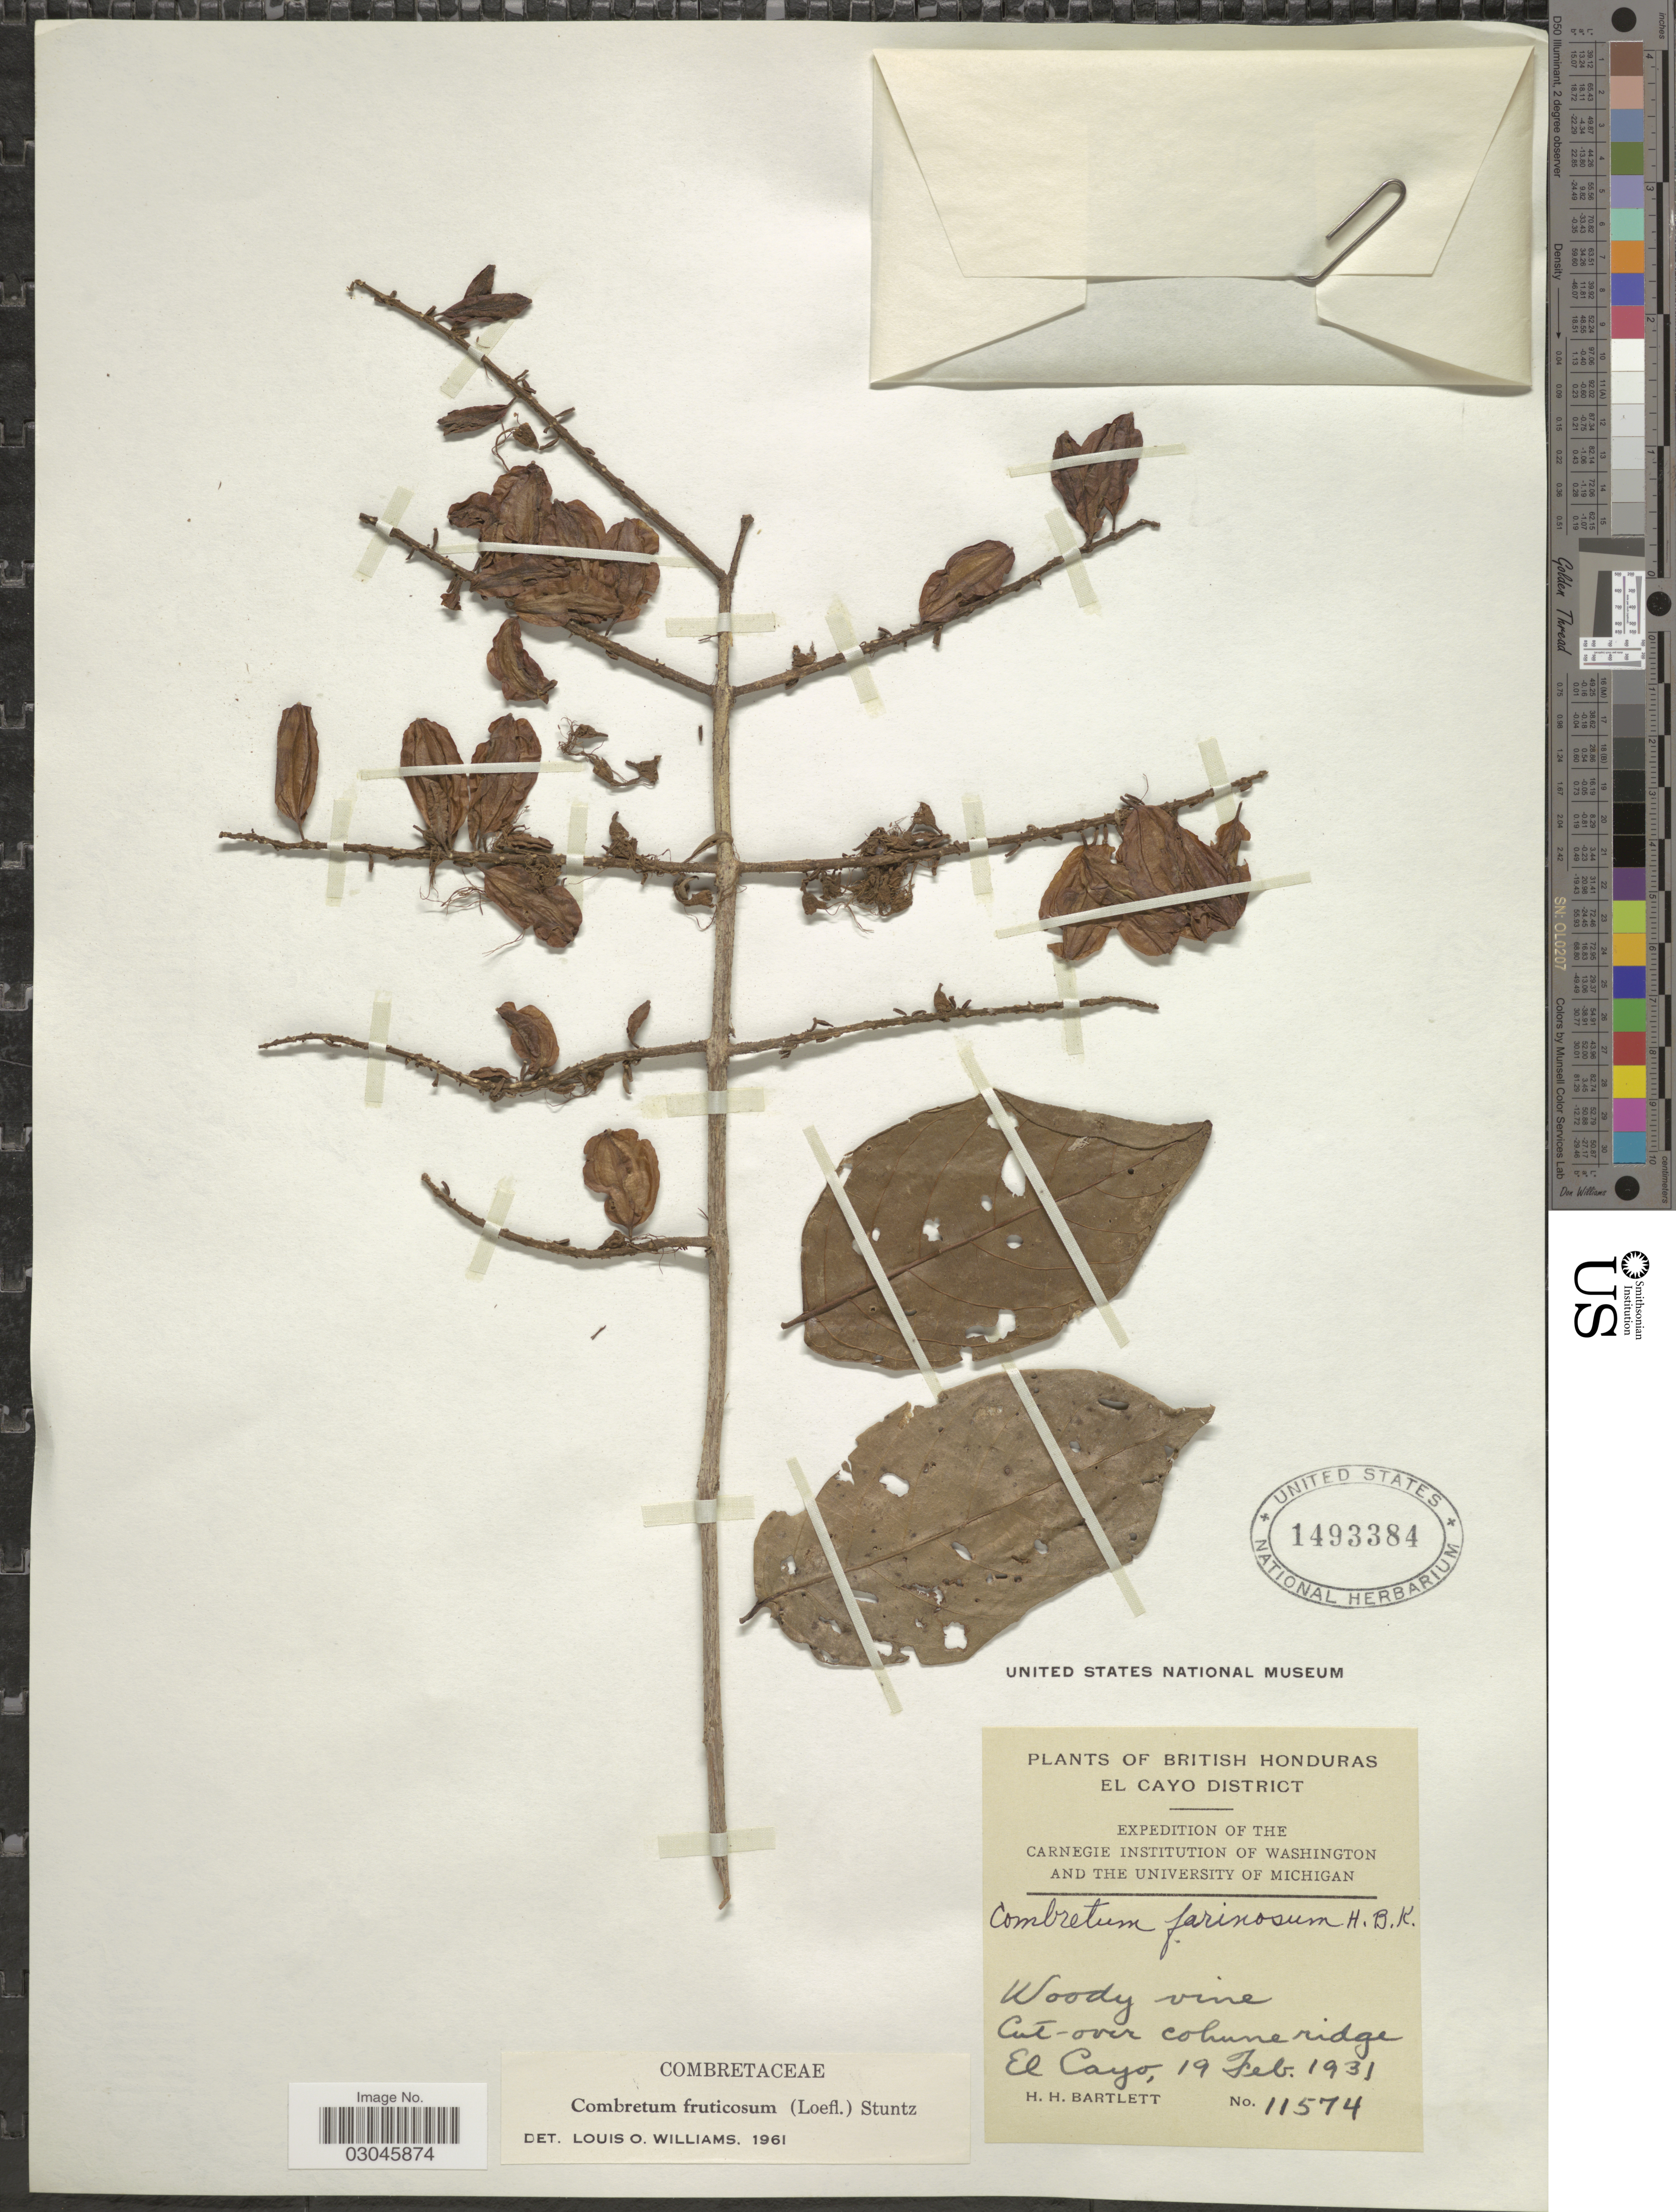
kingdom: Plantae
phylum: Tracheophyta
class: Magnoliopsida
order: Myrtales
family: Combretaceae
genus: Combretum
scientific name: Combretum farinosum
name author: Kunth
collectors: H. H. Bartlett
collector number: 11574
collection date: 1931-02-19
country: Belize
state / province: Cayo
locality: British Honduras, El Cayo District. Cut-over cohune ridge.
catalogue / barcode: US 1493384